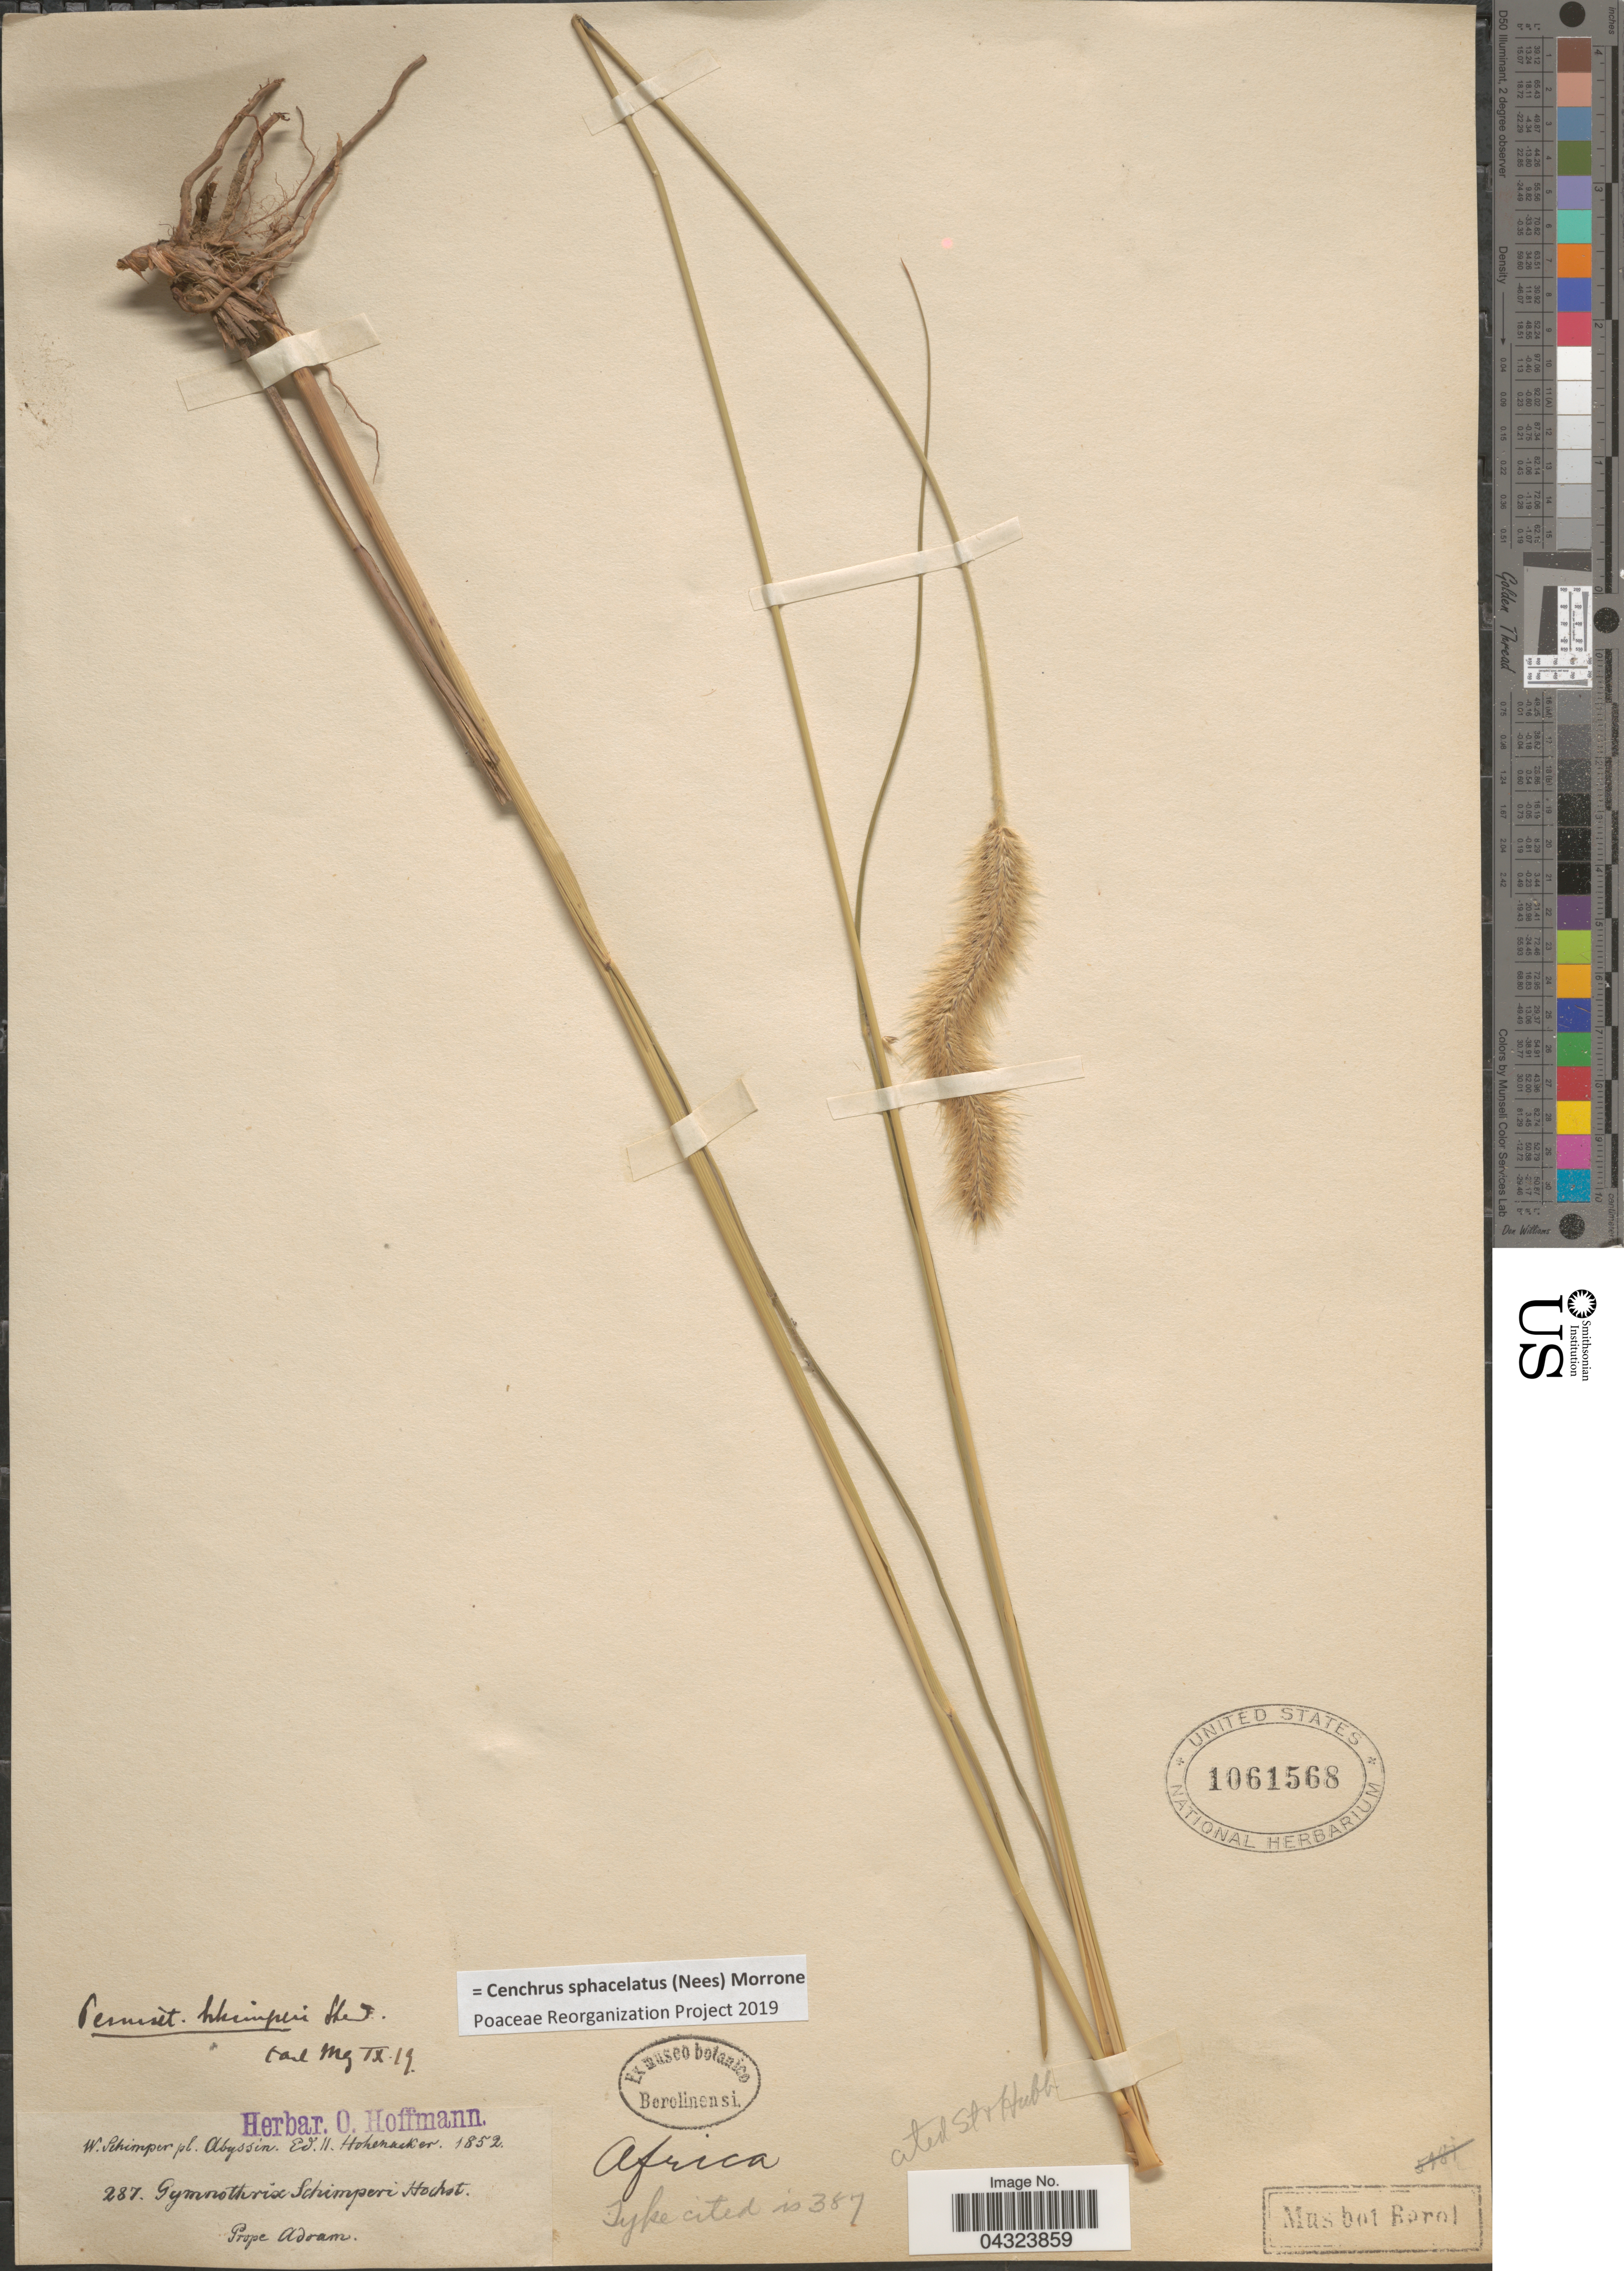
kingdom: Plantae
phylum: Tracheophyta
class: Liliopsida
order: Poales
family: Poaceae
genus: Cenchrus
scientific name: Cenchrus sphacelatus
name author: (Nees) Morrone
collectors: W. Schimper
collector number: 287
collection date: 1852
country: Eritrea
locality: Abyssin. Prope Adram.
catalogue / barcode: US 1061568